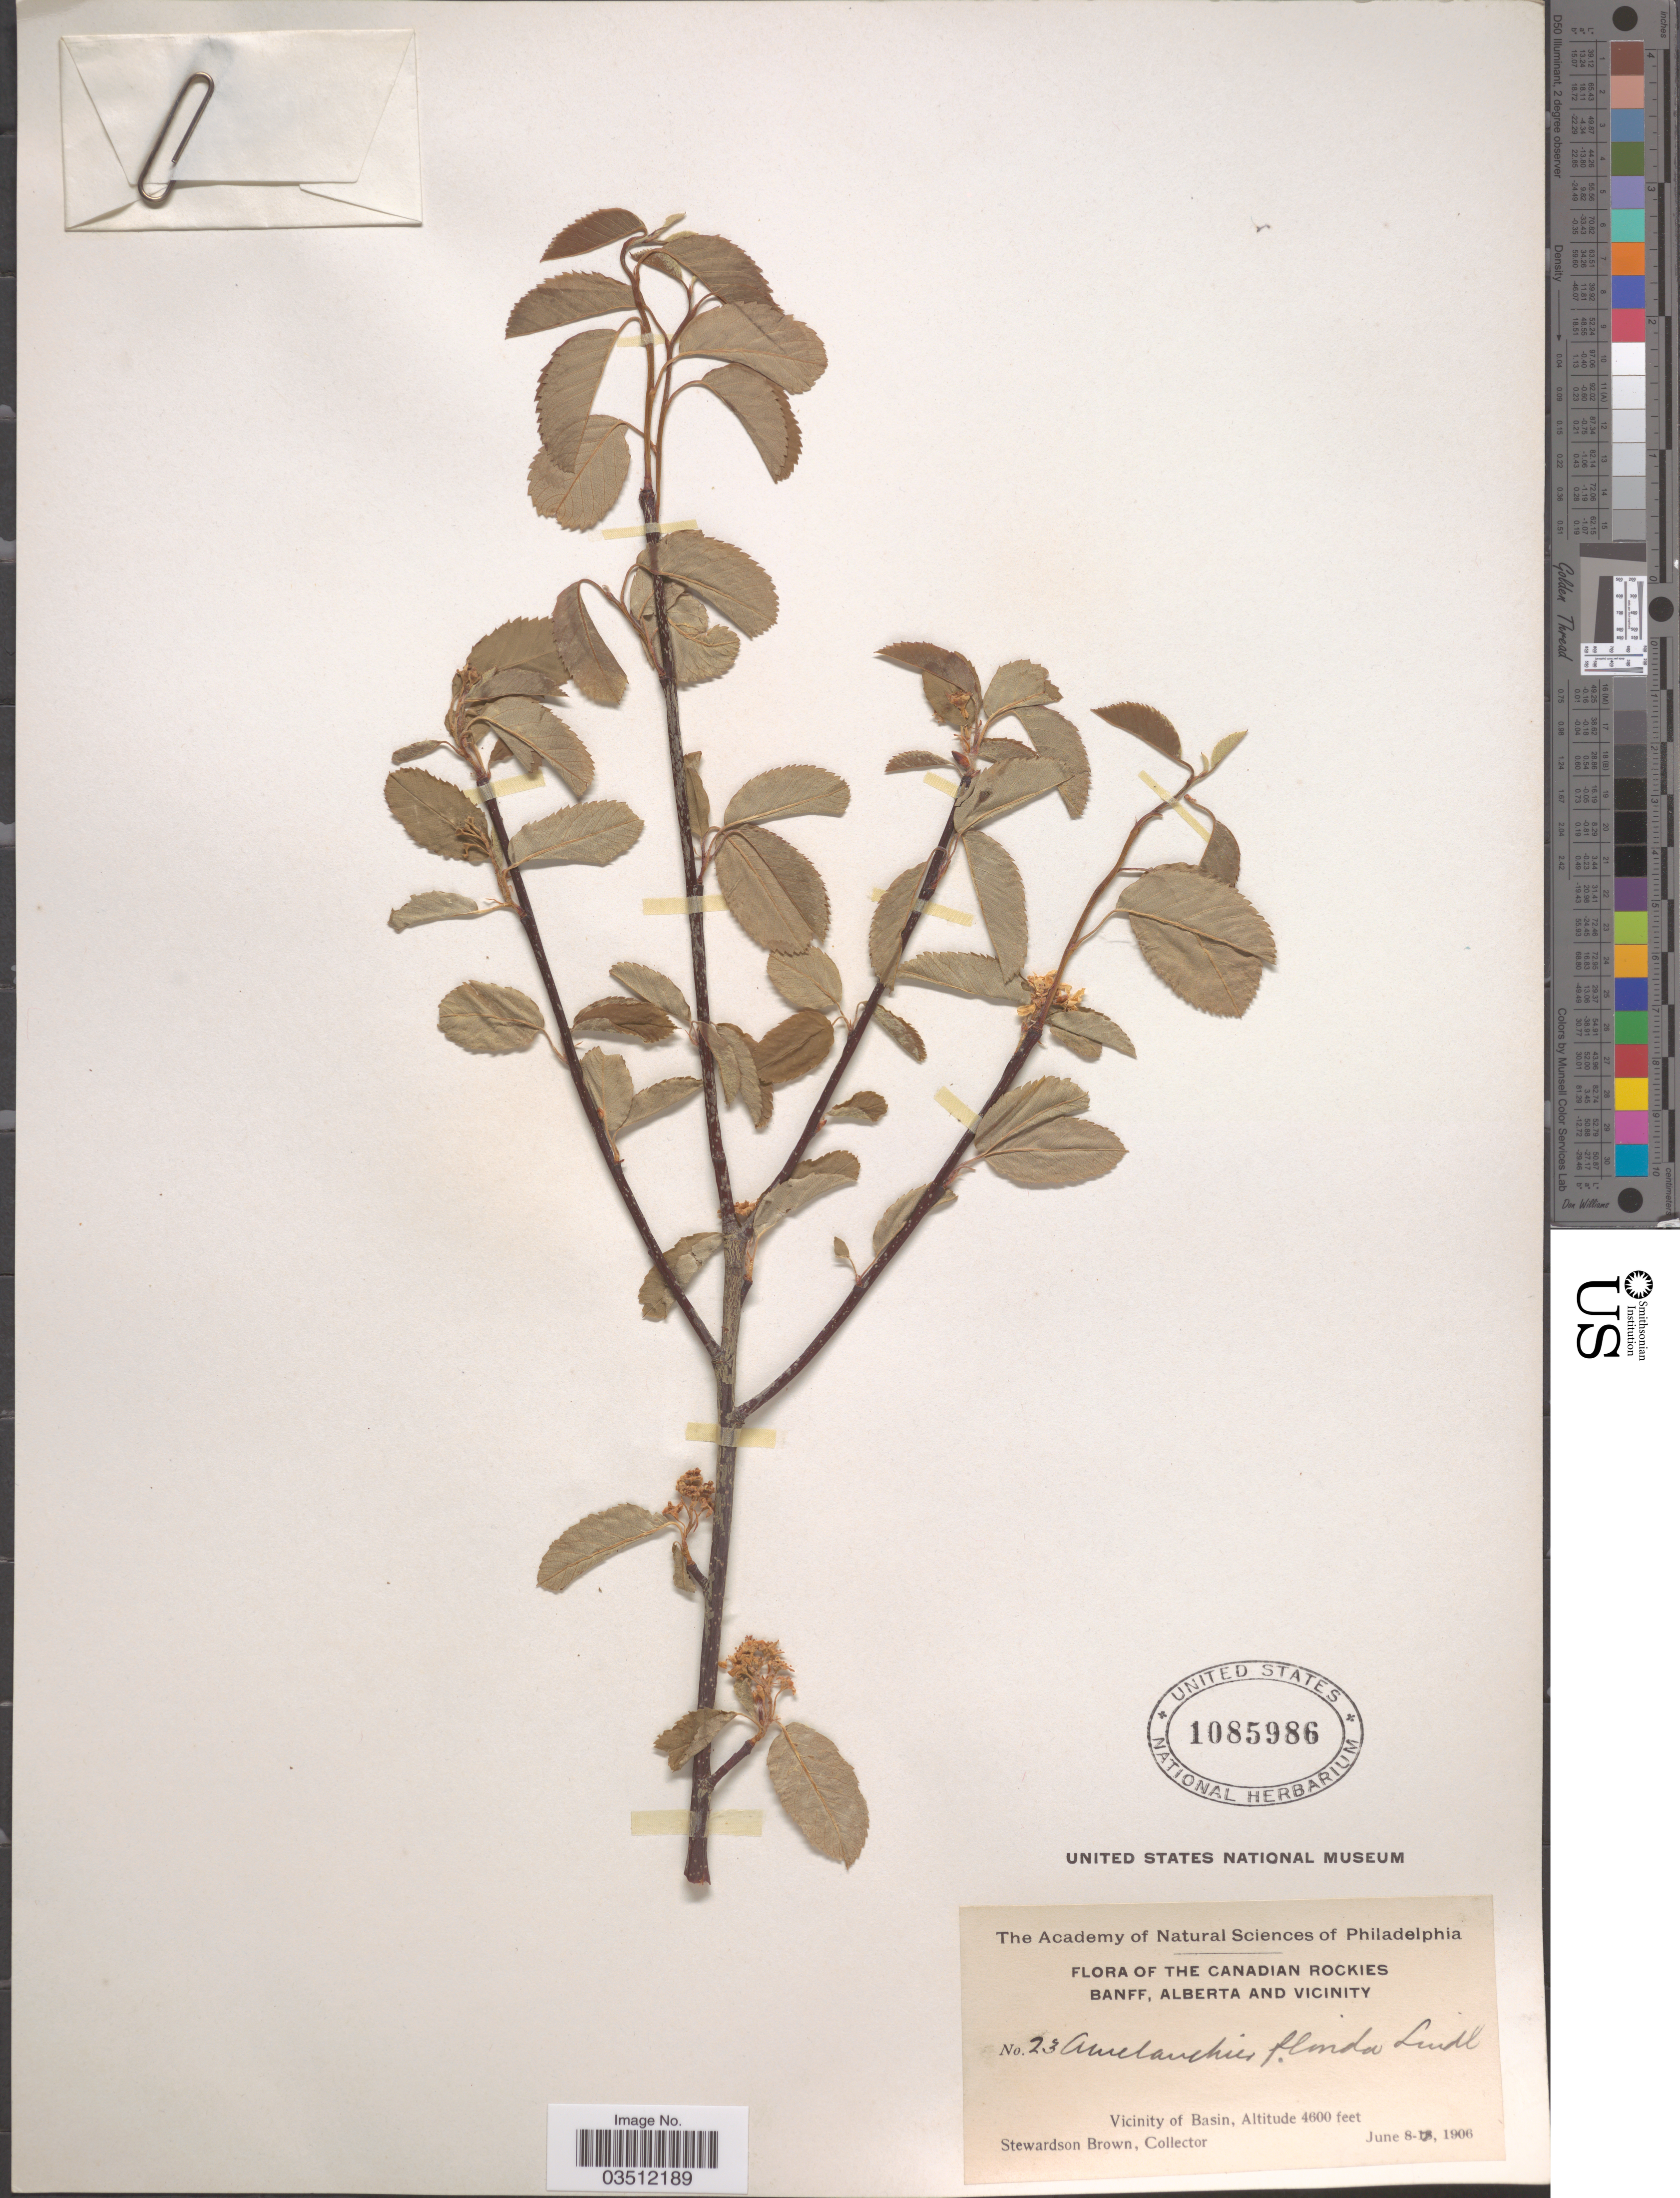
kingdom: Plantae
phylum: Tracheophyta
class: Magnoliopsida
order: Rosales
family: Rosaceae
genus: Amelanchier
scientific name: Amelanchier florida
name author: Lindl.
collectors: S. Brown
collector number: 23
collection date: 1906-06-08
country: Canada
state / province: Alberta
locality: Canadian Rockies Banff, Alberta and vicinity. Vicinity of Basin.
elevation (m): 1402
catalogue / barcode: US 1085986